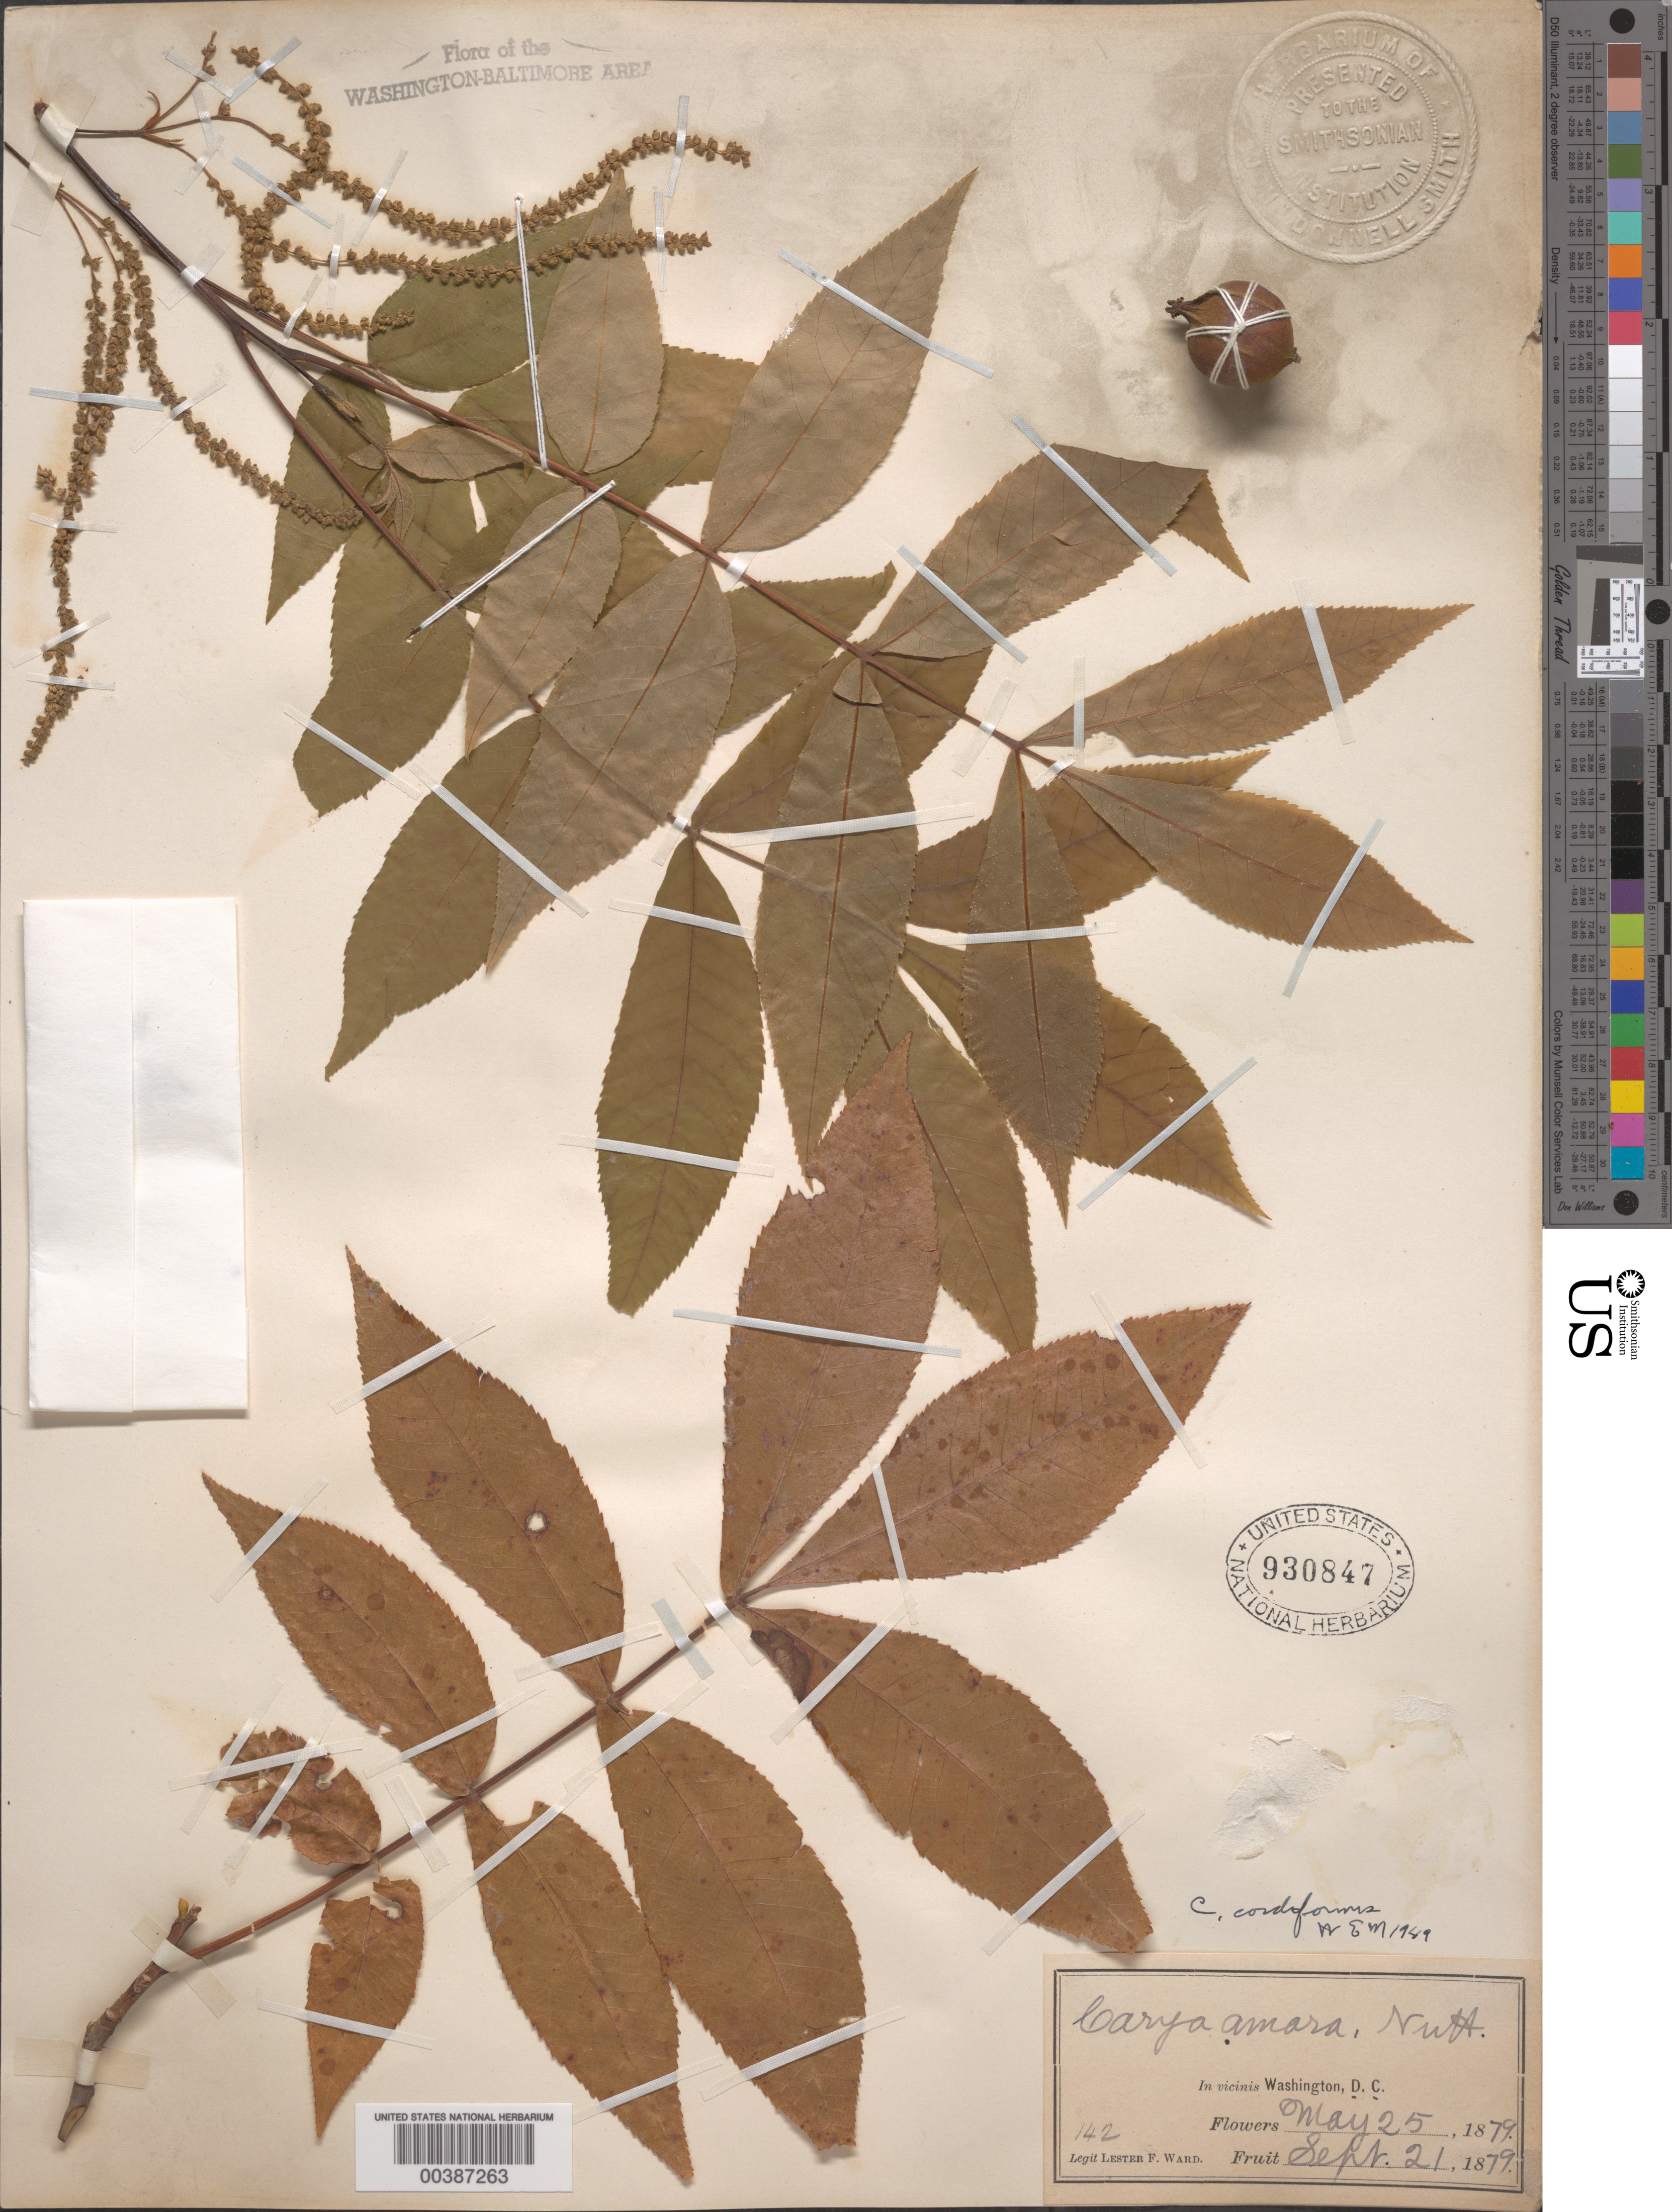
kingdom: Plantae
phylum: Tracheophyta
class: Magnoliopsida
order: Fagales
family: Juglandaceae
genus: Carya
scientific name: Carya cordiformis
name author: (Wangenh.) K. Koch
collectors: L. F. Ward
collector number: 142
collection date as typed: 25 May 1879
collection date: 1879-05-25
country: United States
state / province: District of Columbia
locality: Washington DC area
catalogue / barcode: US 930847